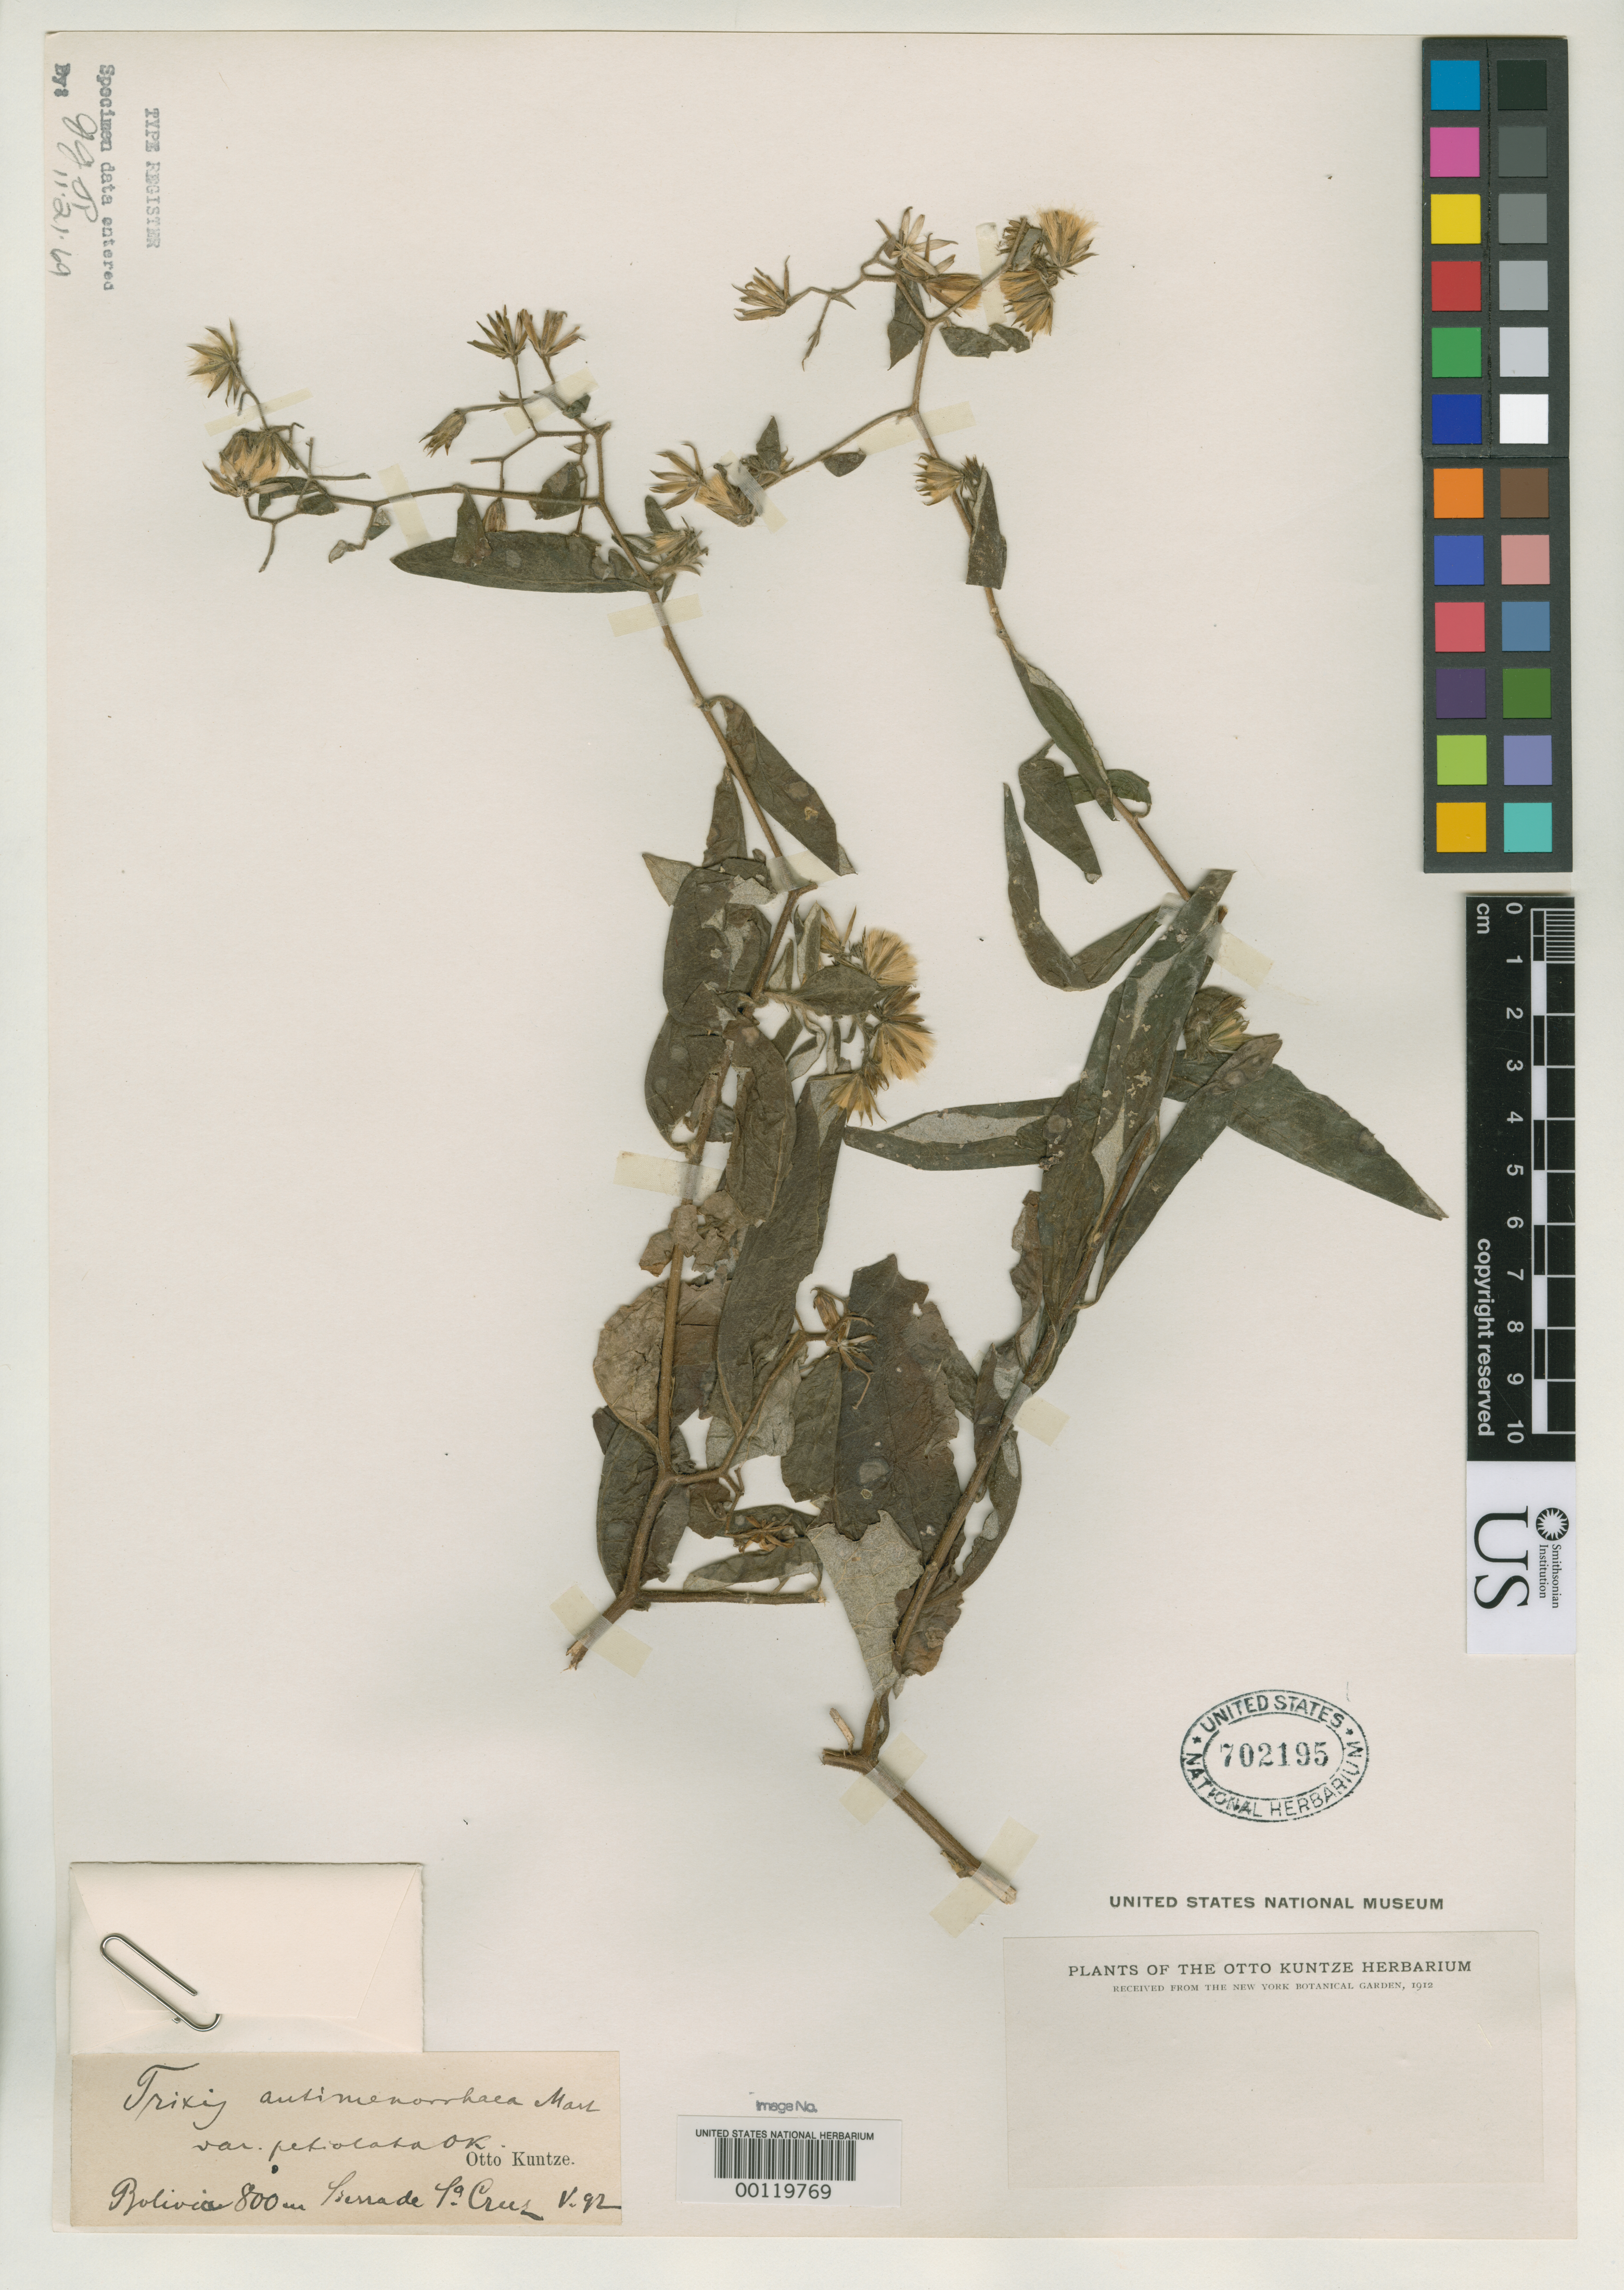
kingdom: Plantae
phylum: Tracheophyta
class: Magnoliopsida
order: Asterales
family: Asteraceae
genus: Trixis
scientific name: Trixis antimenorrhoea var. petiolata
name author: Kuntze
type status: Isosyntype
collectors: C.E.O. Kuntze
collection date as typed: May 1892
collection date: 1892-05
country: Bolivia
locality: Sierra de Santa Cruz.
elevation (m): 800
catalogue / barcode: US 702195